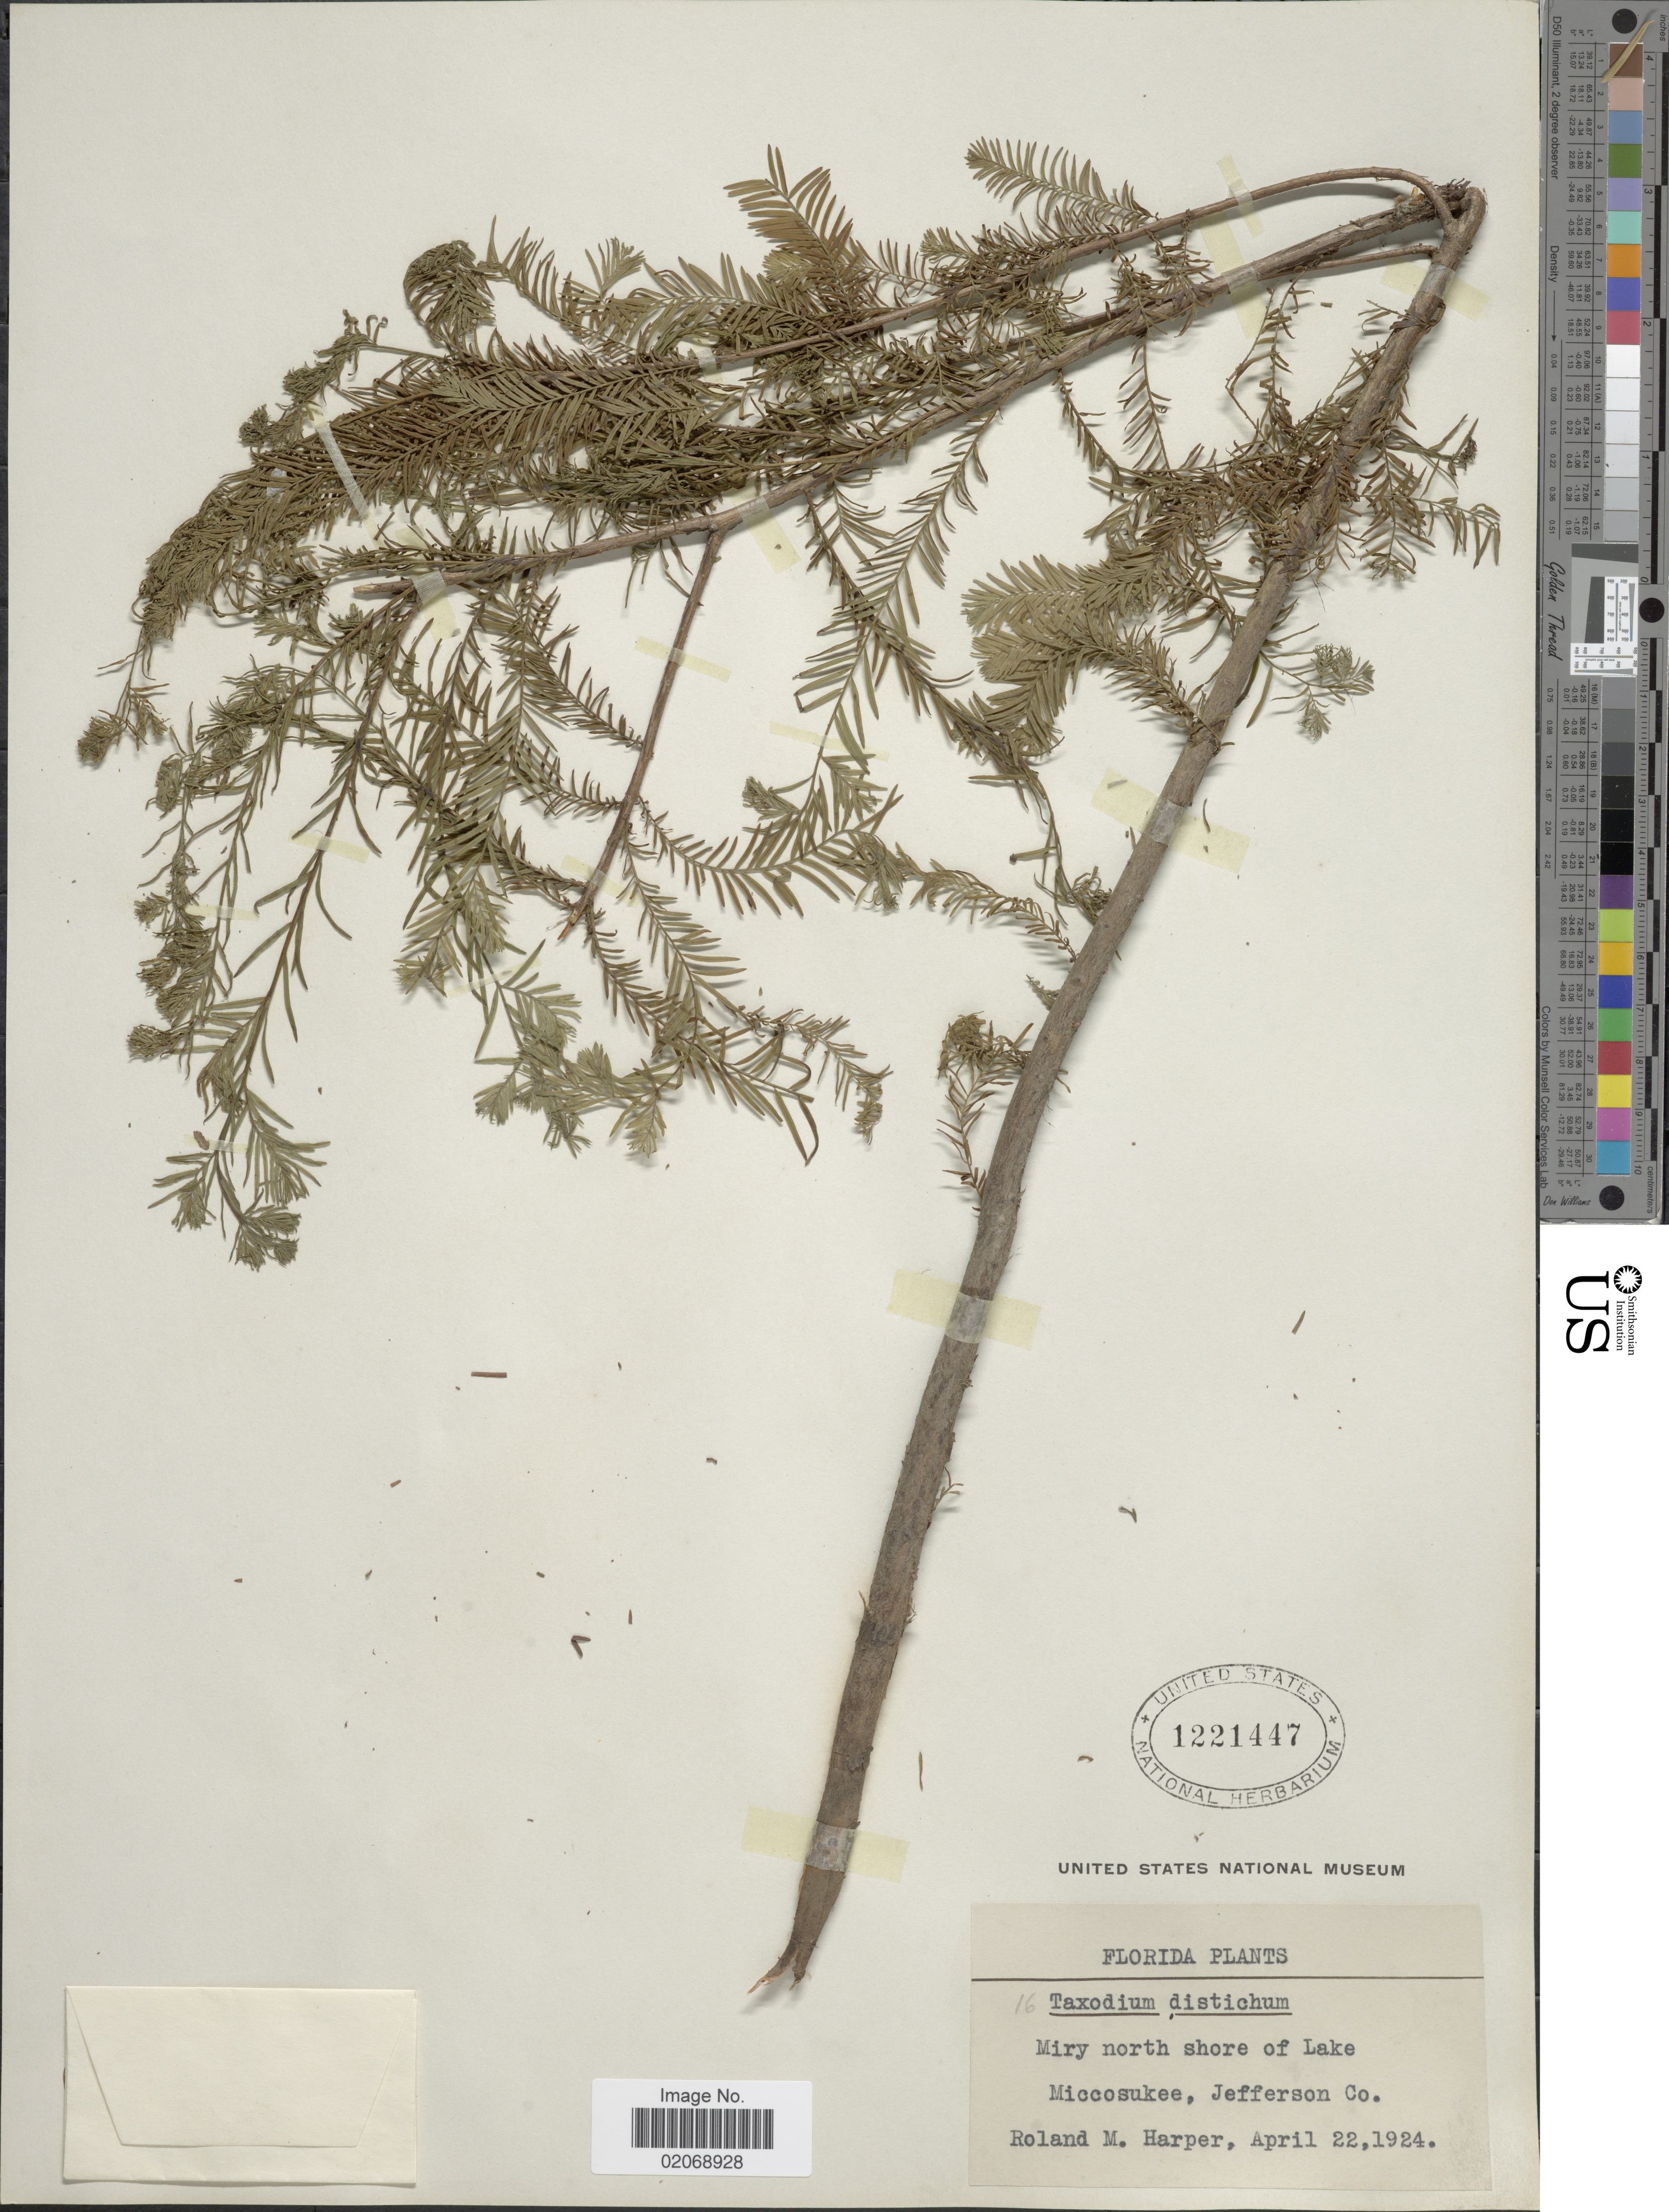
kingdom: Plantae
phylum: Tracheophyta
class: Pinopsida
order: Pinales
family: Cupressaceae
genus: Taxodium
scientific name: Taxodium distichum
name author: (L.) Rich.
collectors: R. M. Harper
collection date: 1924-04-22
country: United States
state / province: Florida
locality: Miry north shore of Lake. Miccosukee, Jefferson Co.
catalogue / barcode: US 1221447